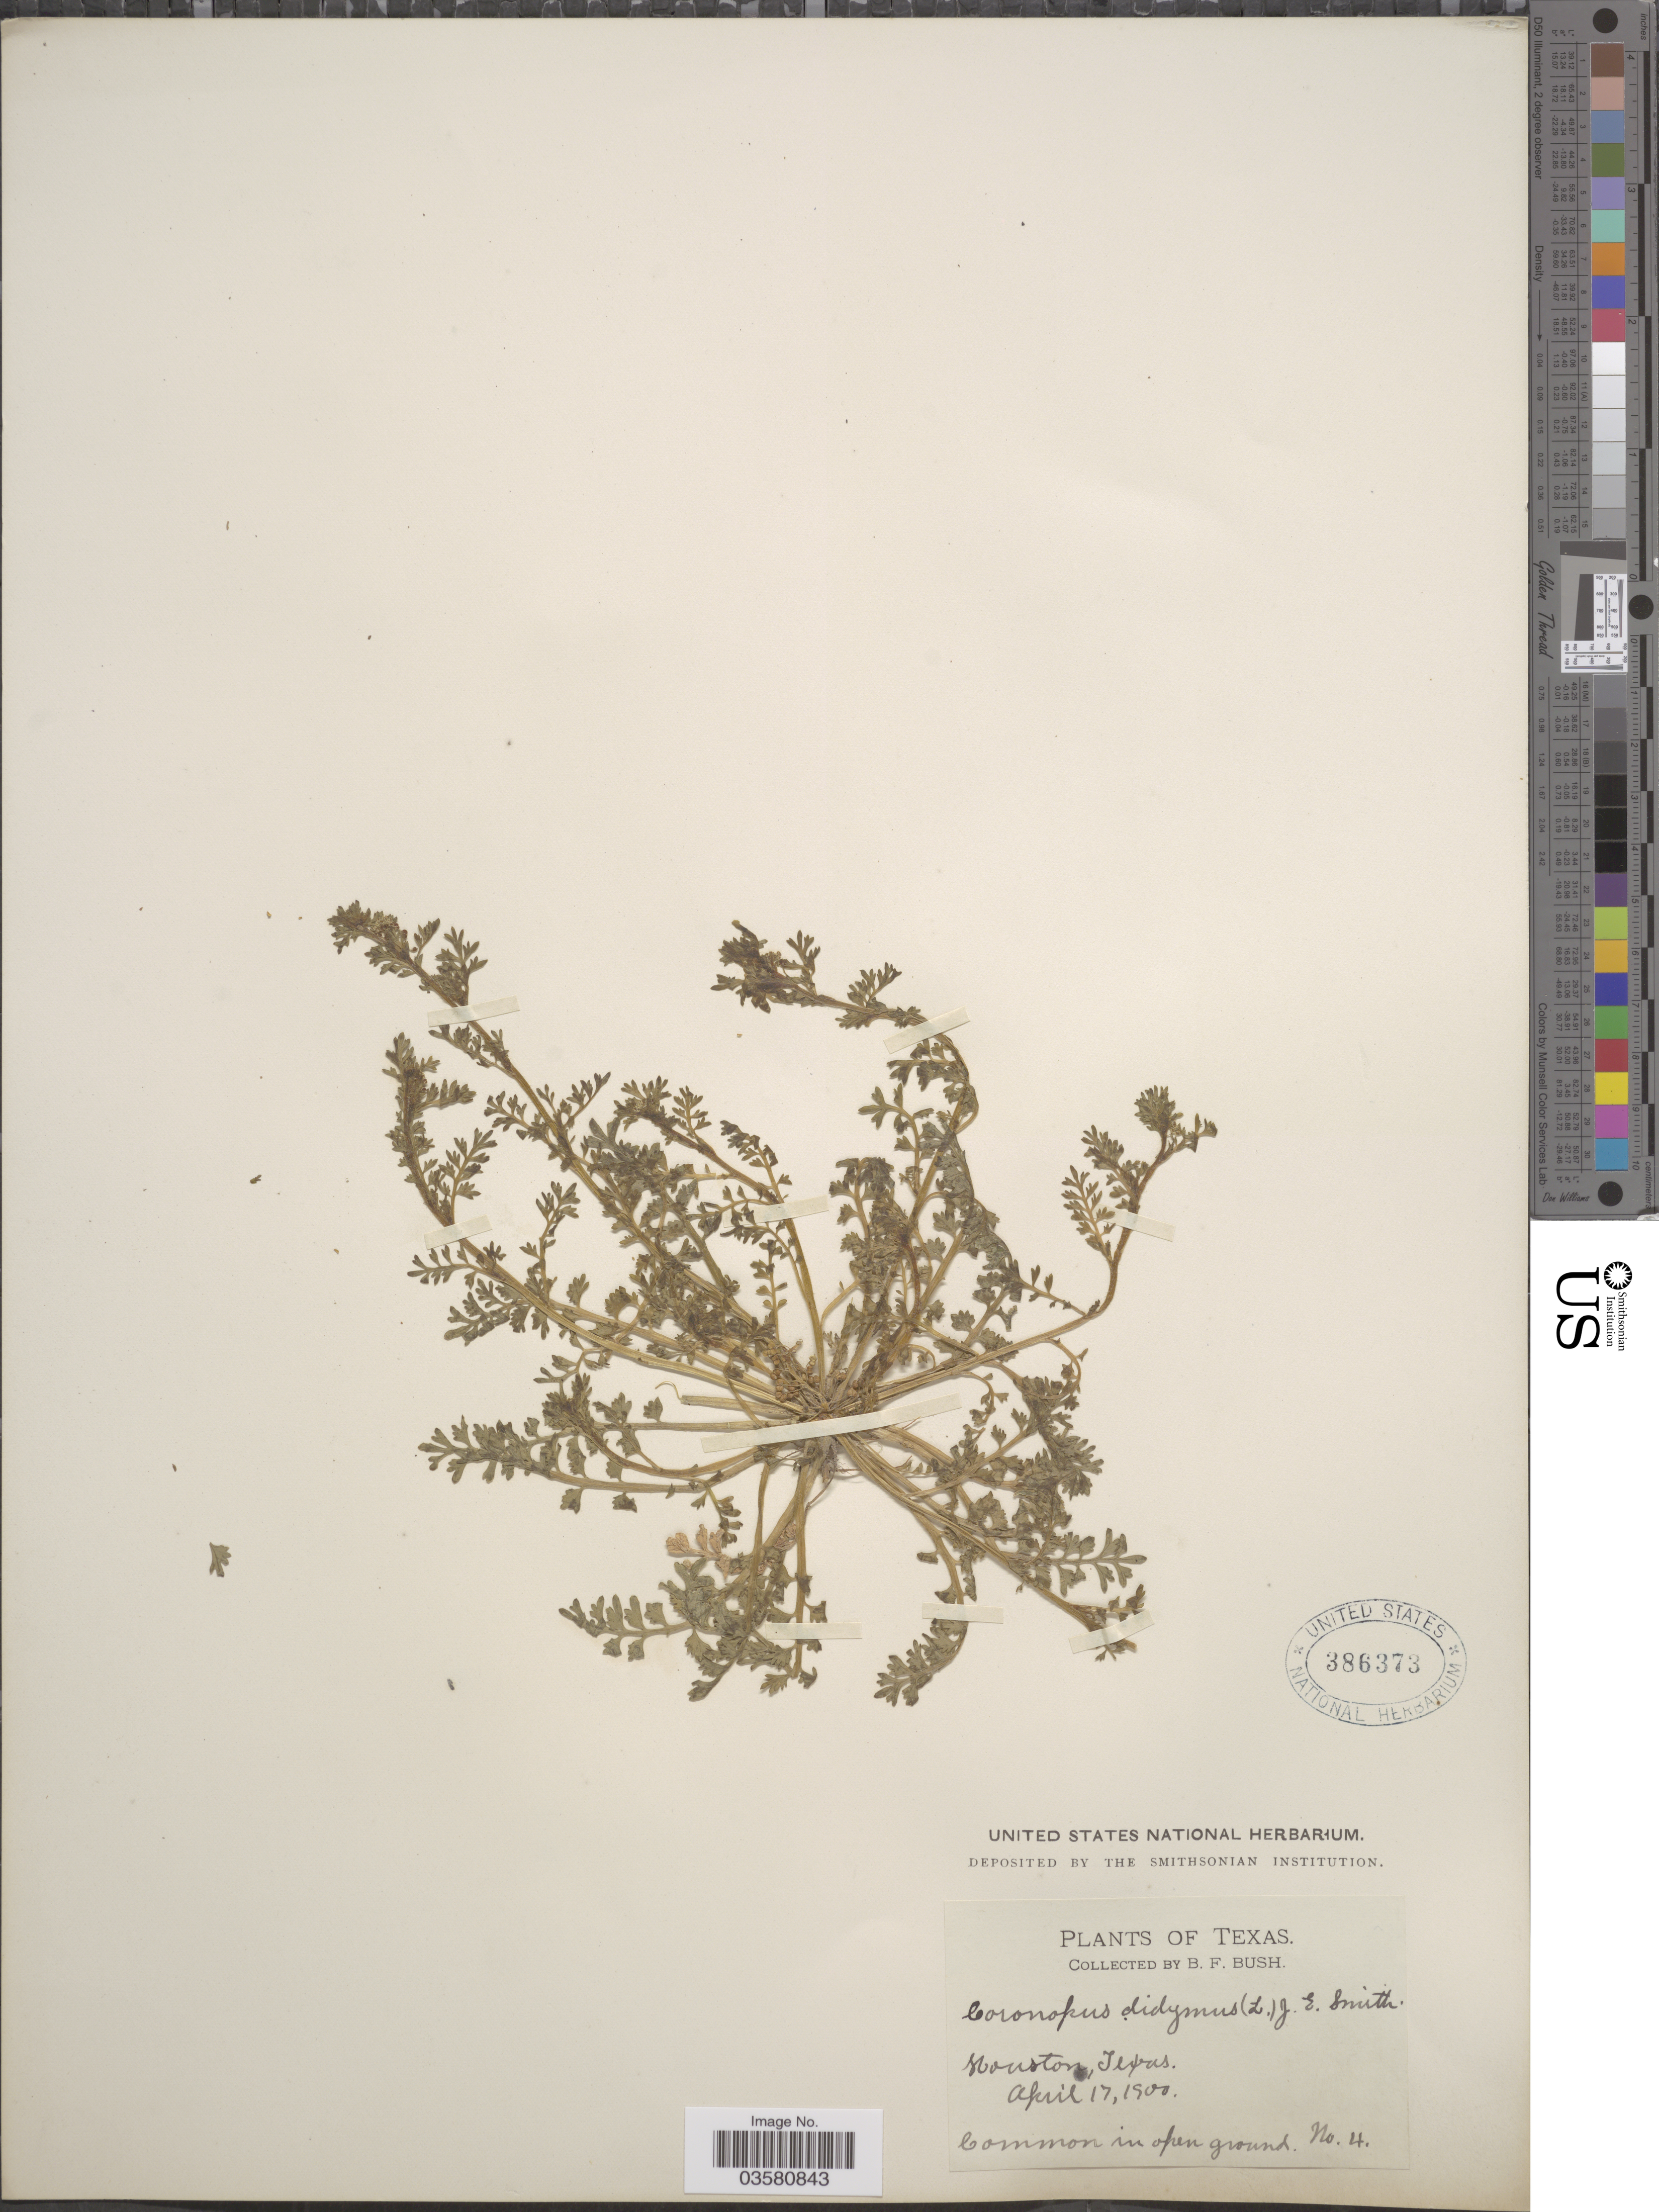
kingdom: Plantae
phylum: Tracheophyta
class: Magnoliopsida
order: Brassicales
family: Brassicaceae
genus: Lepidium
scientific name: Lepidium didymum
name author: L.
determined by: Strong, M. T., (US), Smithsonian Institution - National Museum of Natural History (UNITED STATES)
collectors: B. F. Bush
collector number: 4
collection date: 1900-04-17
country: United States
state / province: Texas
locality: Houston.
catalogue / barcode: US 386373